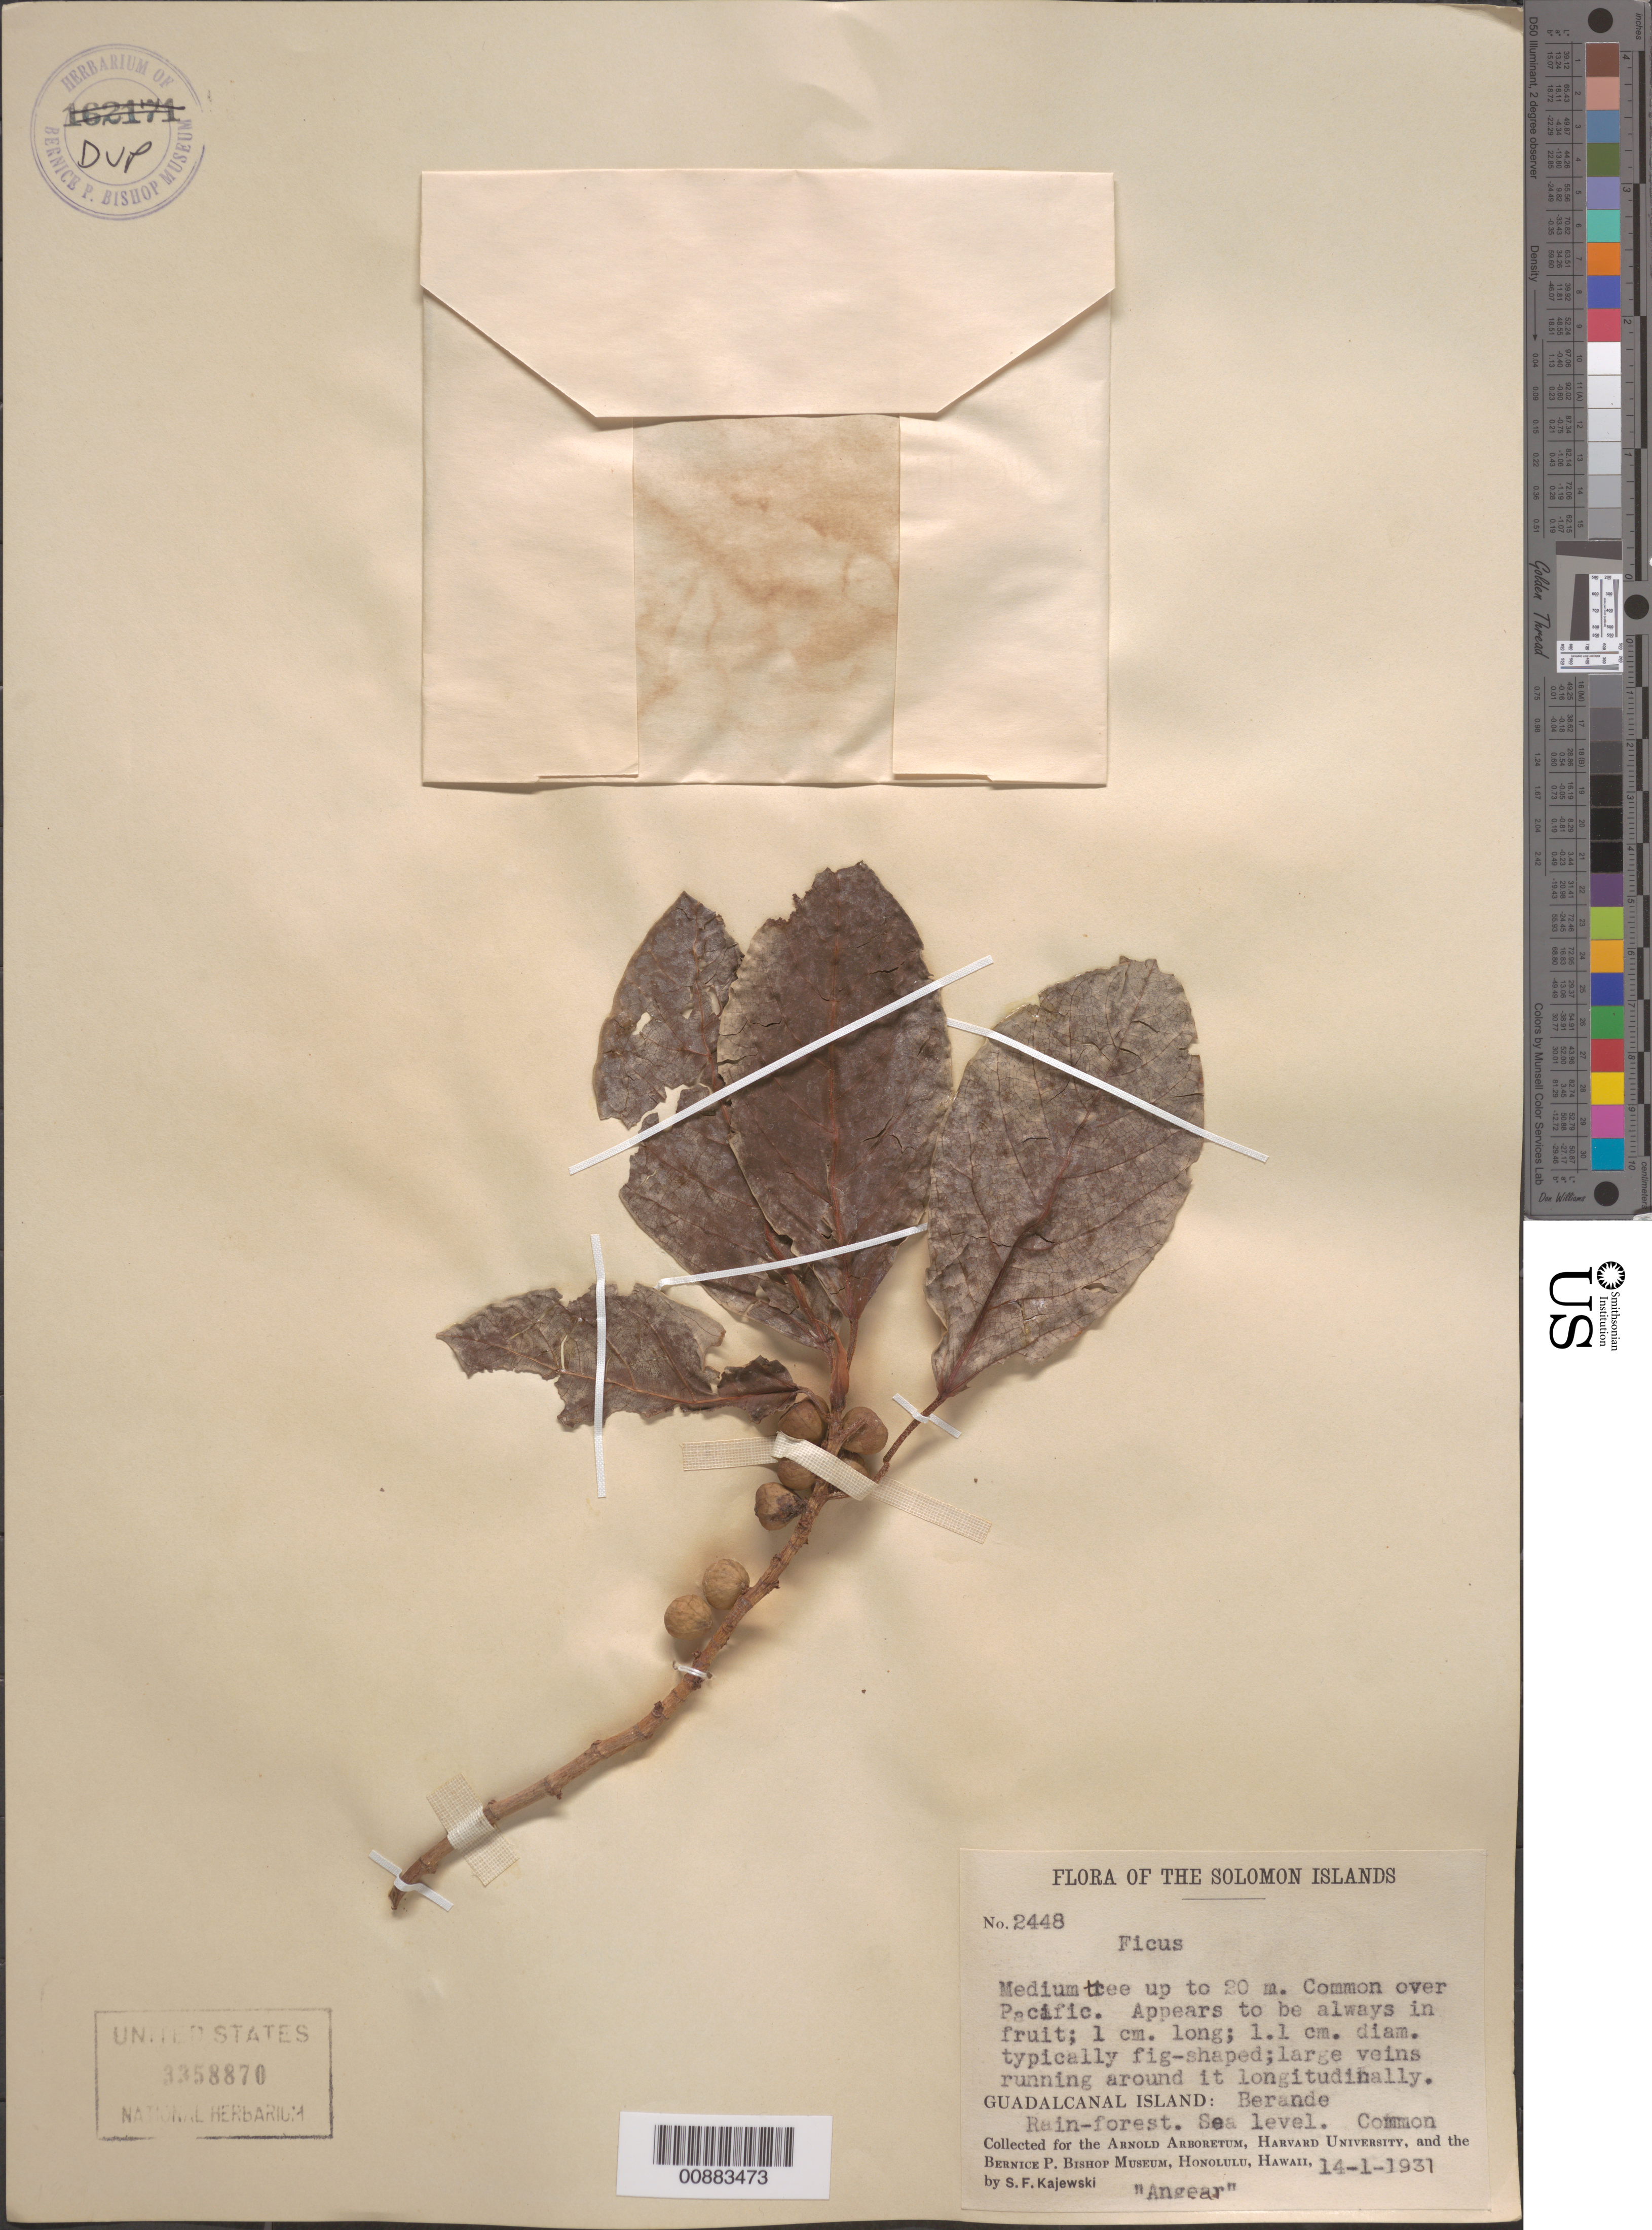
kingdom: Plantae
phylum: Tracheophyta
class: Magnoliopsida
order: Rosales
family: Moraceae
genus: Ficus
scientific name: Ficus sp.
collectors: S. Kajewski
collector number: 2448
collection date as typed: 14 Jan 1931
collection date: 1931-01-14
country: Solomon Islands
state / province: Guadalcanal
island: Guadalcanal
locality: Berande Rain Forest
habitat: rain forest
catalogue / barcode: US 3558870